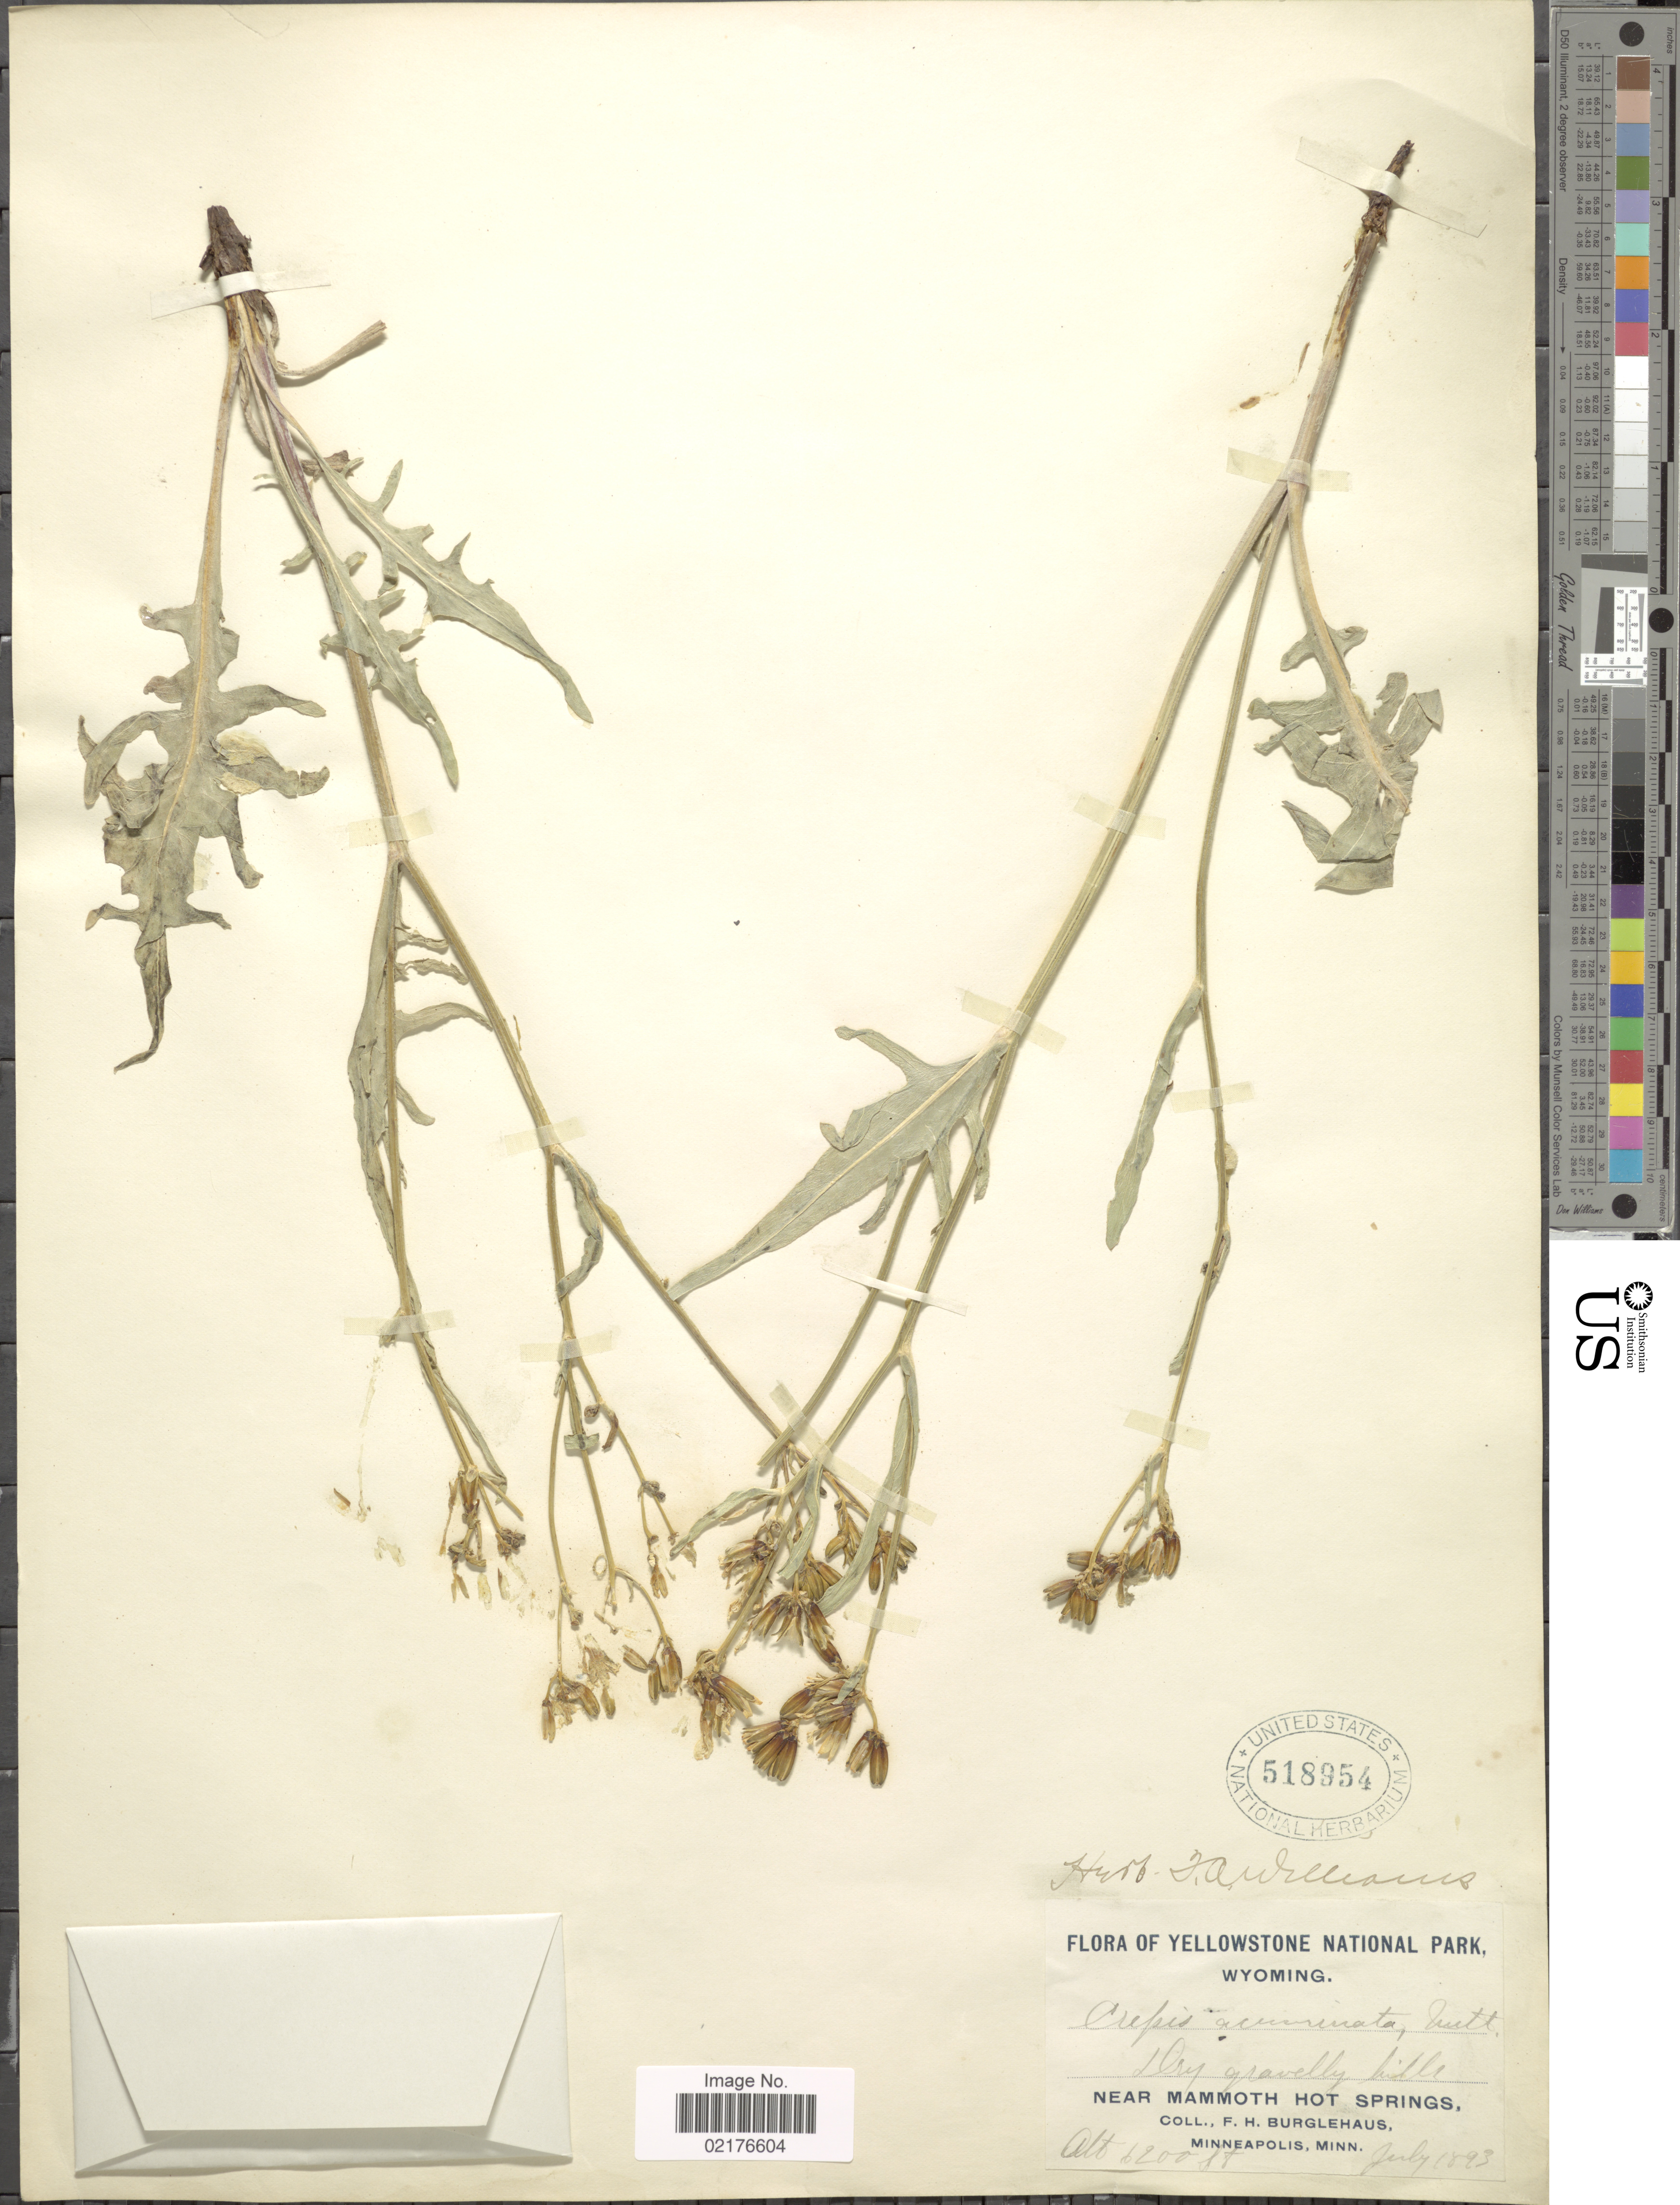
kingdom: Plantae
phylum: Tracheophyta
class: Magnoliopsida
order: Asterales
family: Asteraceae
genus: Crepis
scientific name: Crepis acuminata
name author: Nutt.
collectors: F. Burglehaus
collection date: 1893-07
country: United States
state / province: Wyoming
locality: Yellowstone National Park, Near Mammoth Hot Springs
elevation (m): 1890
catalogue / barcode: US 518954